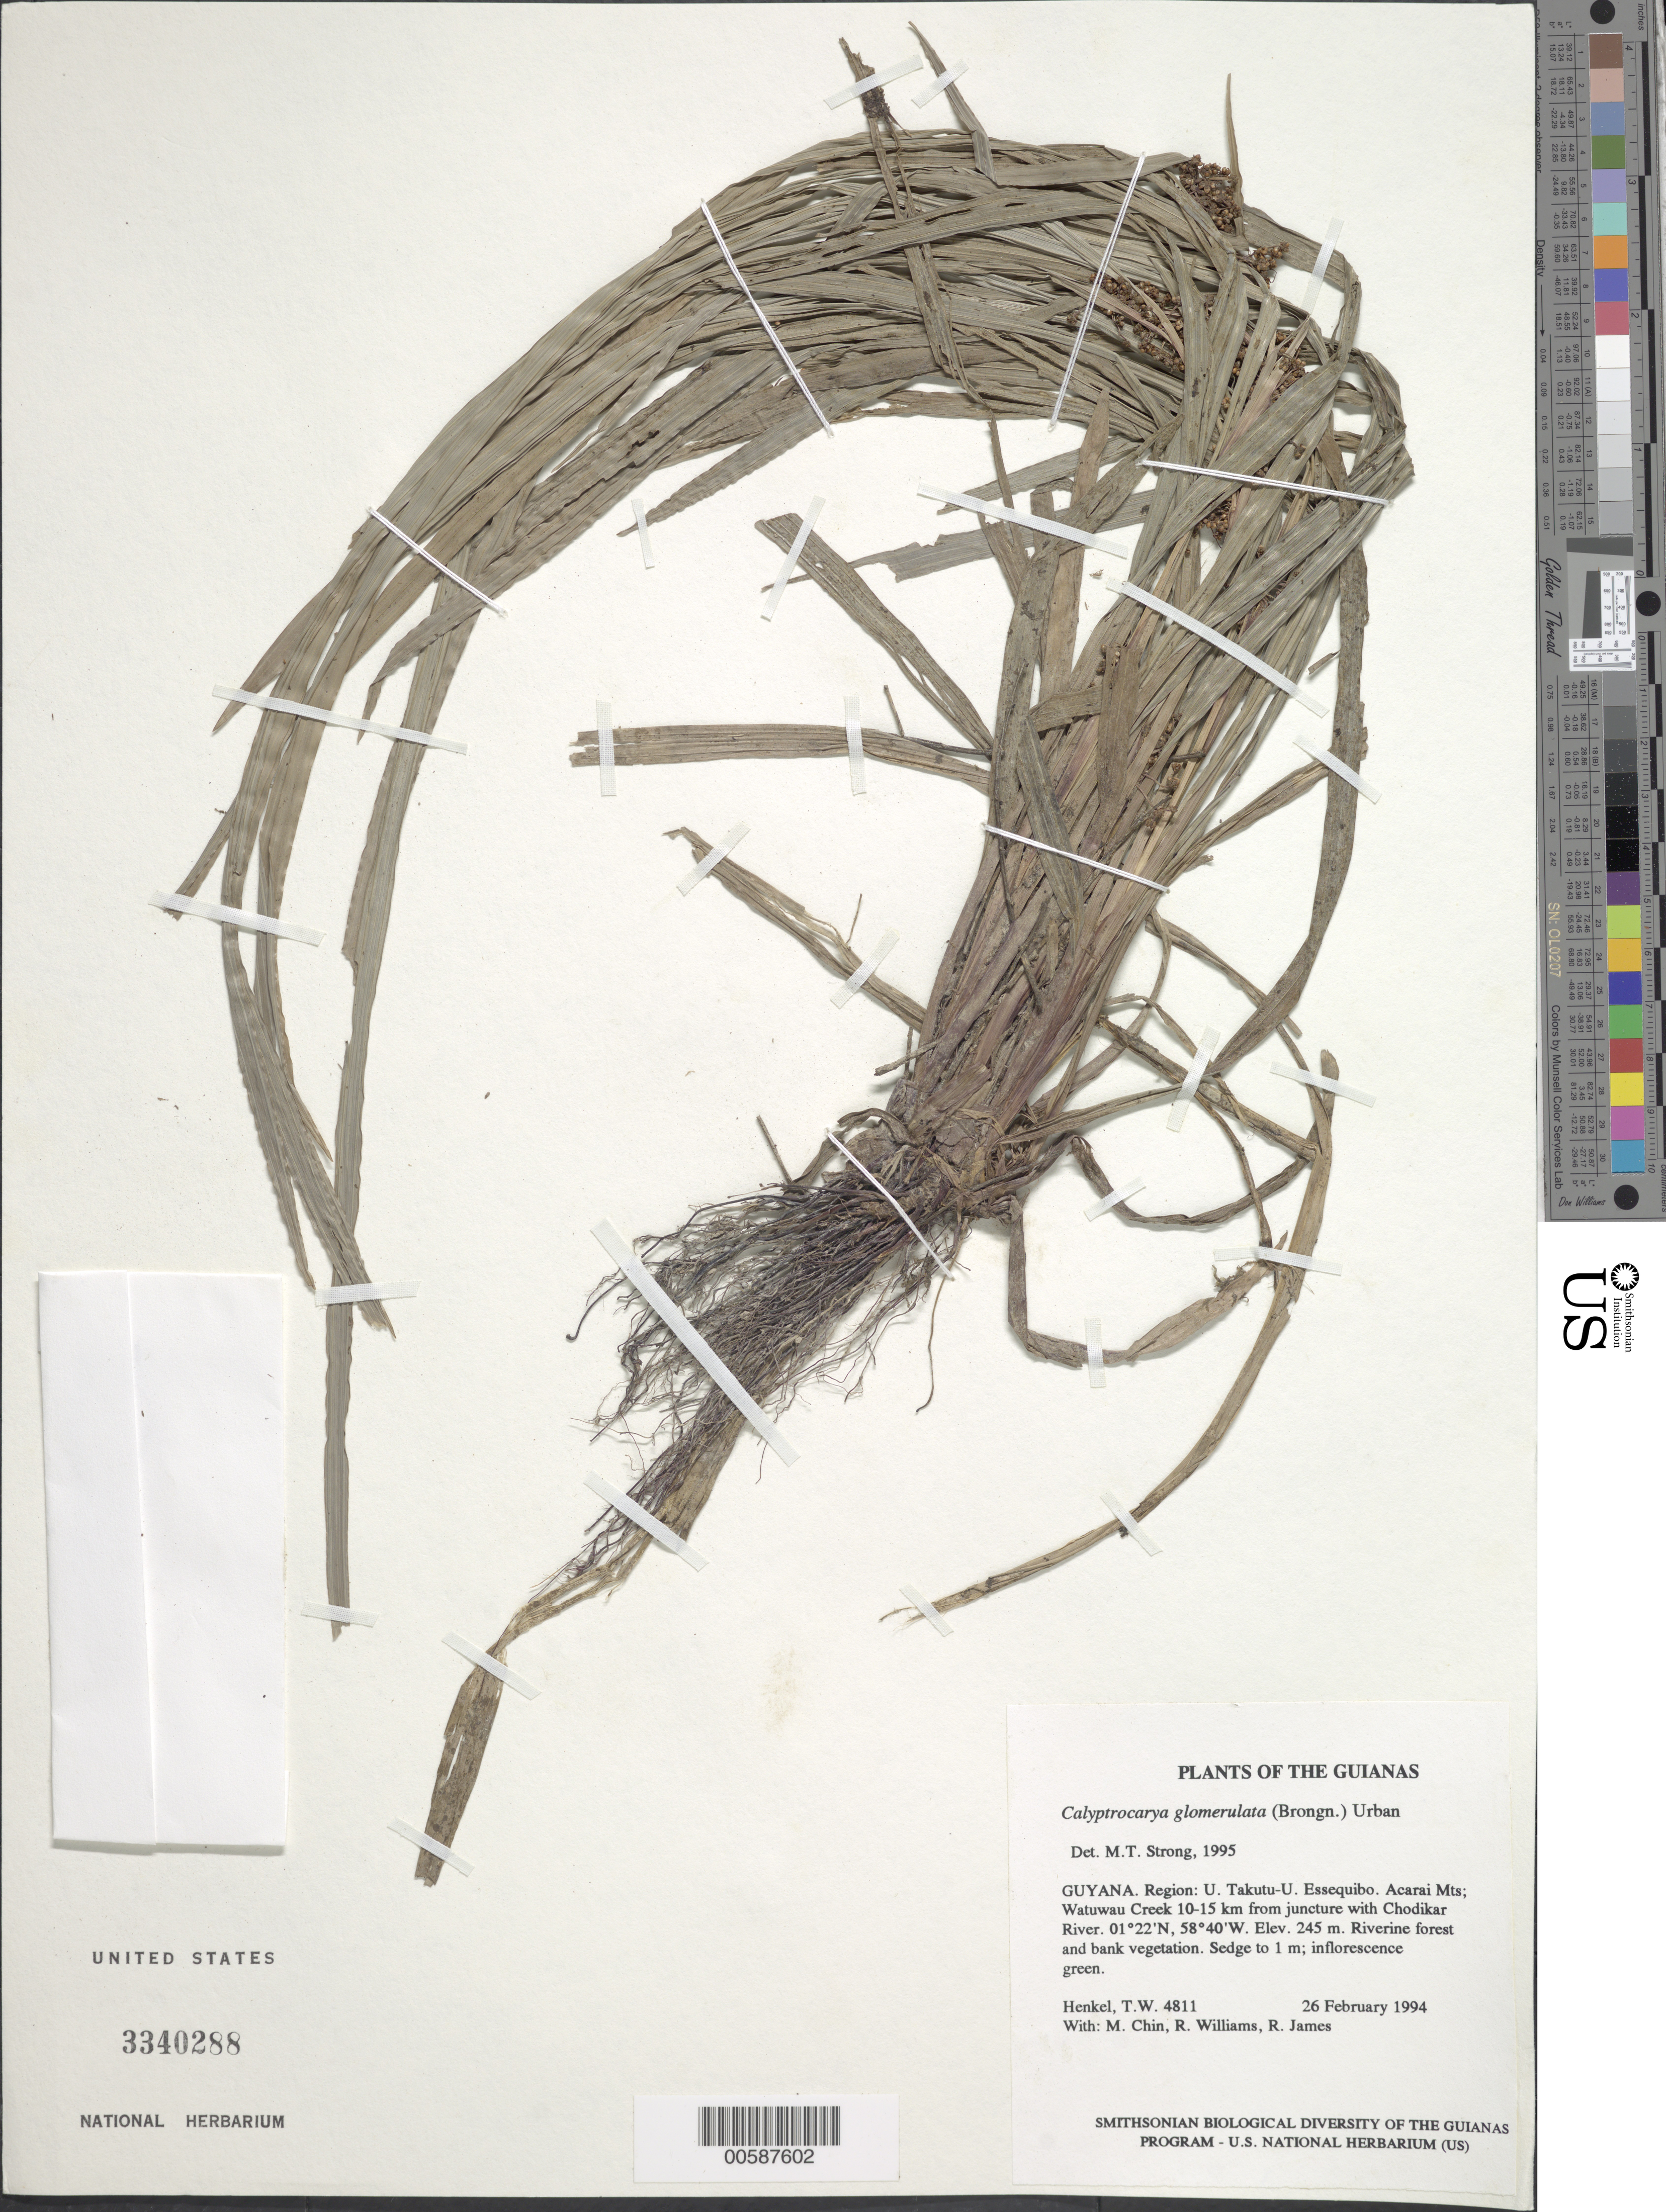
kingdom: Plantae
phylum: Tracheophyta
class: Liliopsida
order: Poales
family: Cyperaceae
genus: Calyptrocarya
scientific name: Calyptrocarya glomerulata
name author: (Brongn.) Urb.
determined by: Strong, M. T., (US), Smithsonian Institution - National Museum of Natural History (UNITED STATES)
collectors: T. Henkel, M. Chin, R. Williams & R. James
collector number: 4811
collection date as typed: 26 February 1994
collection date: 1994-02-26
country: Guyana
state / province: U. Takutu-U. Essequibo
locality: Acarai Mts; Watuwau Creek 10-15 km from juncture with Chodikar River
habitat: Riverine forest and bank vegetation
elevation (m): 245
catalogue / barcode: US 3340288